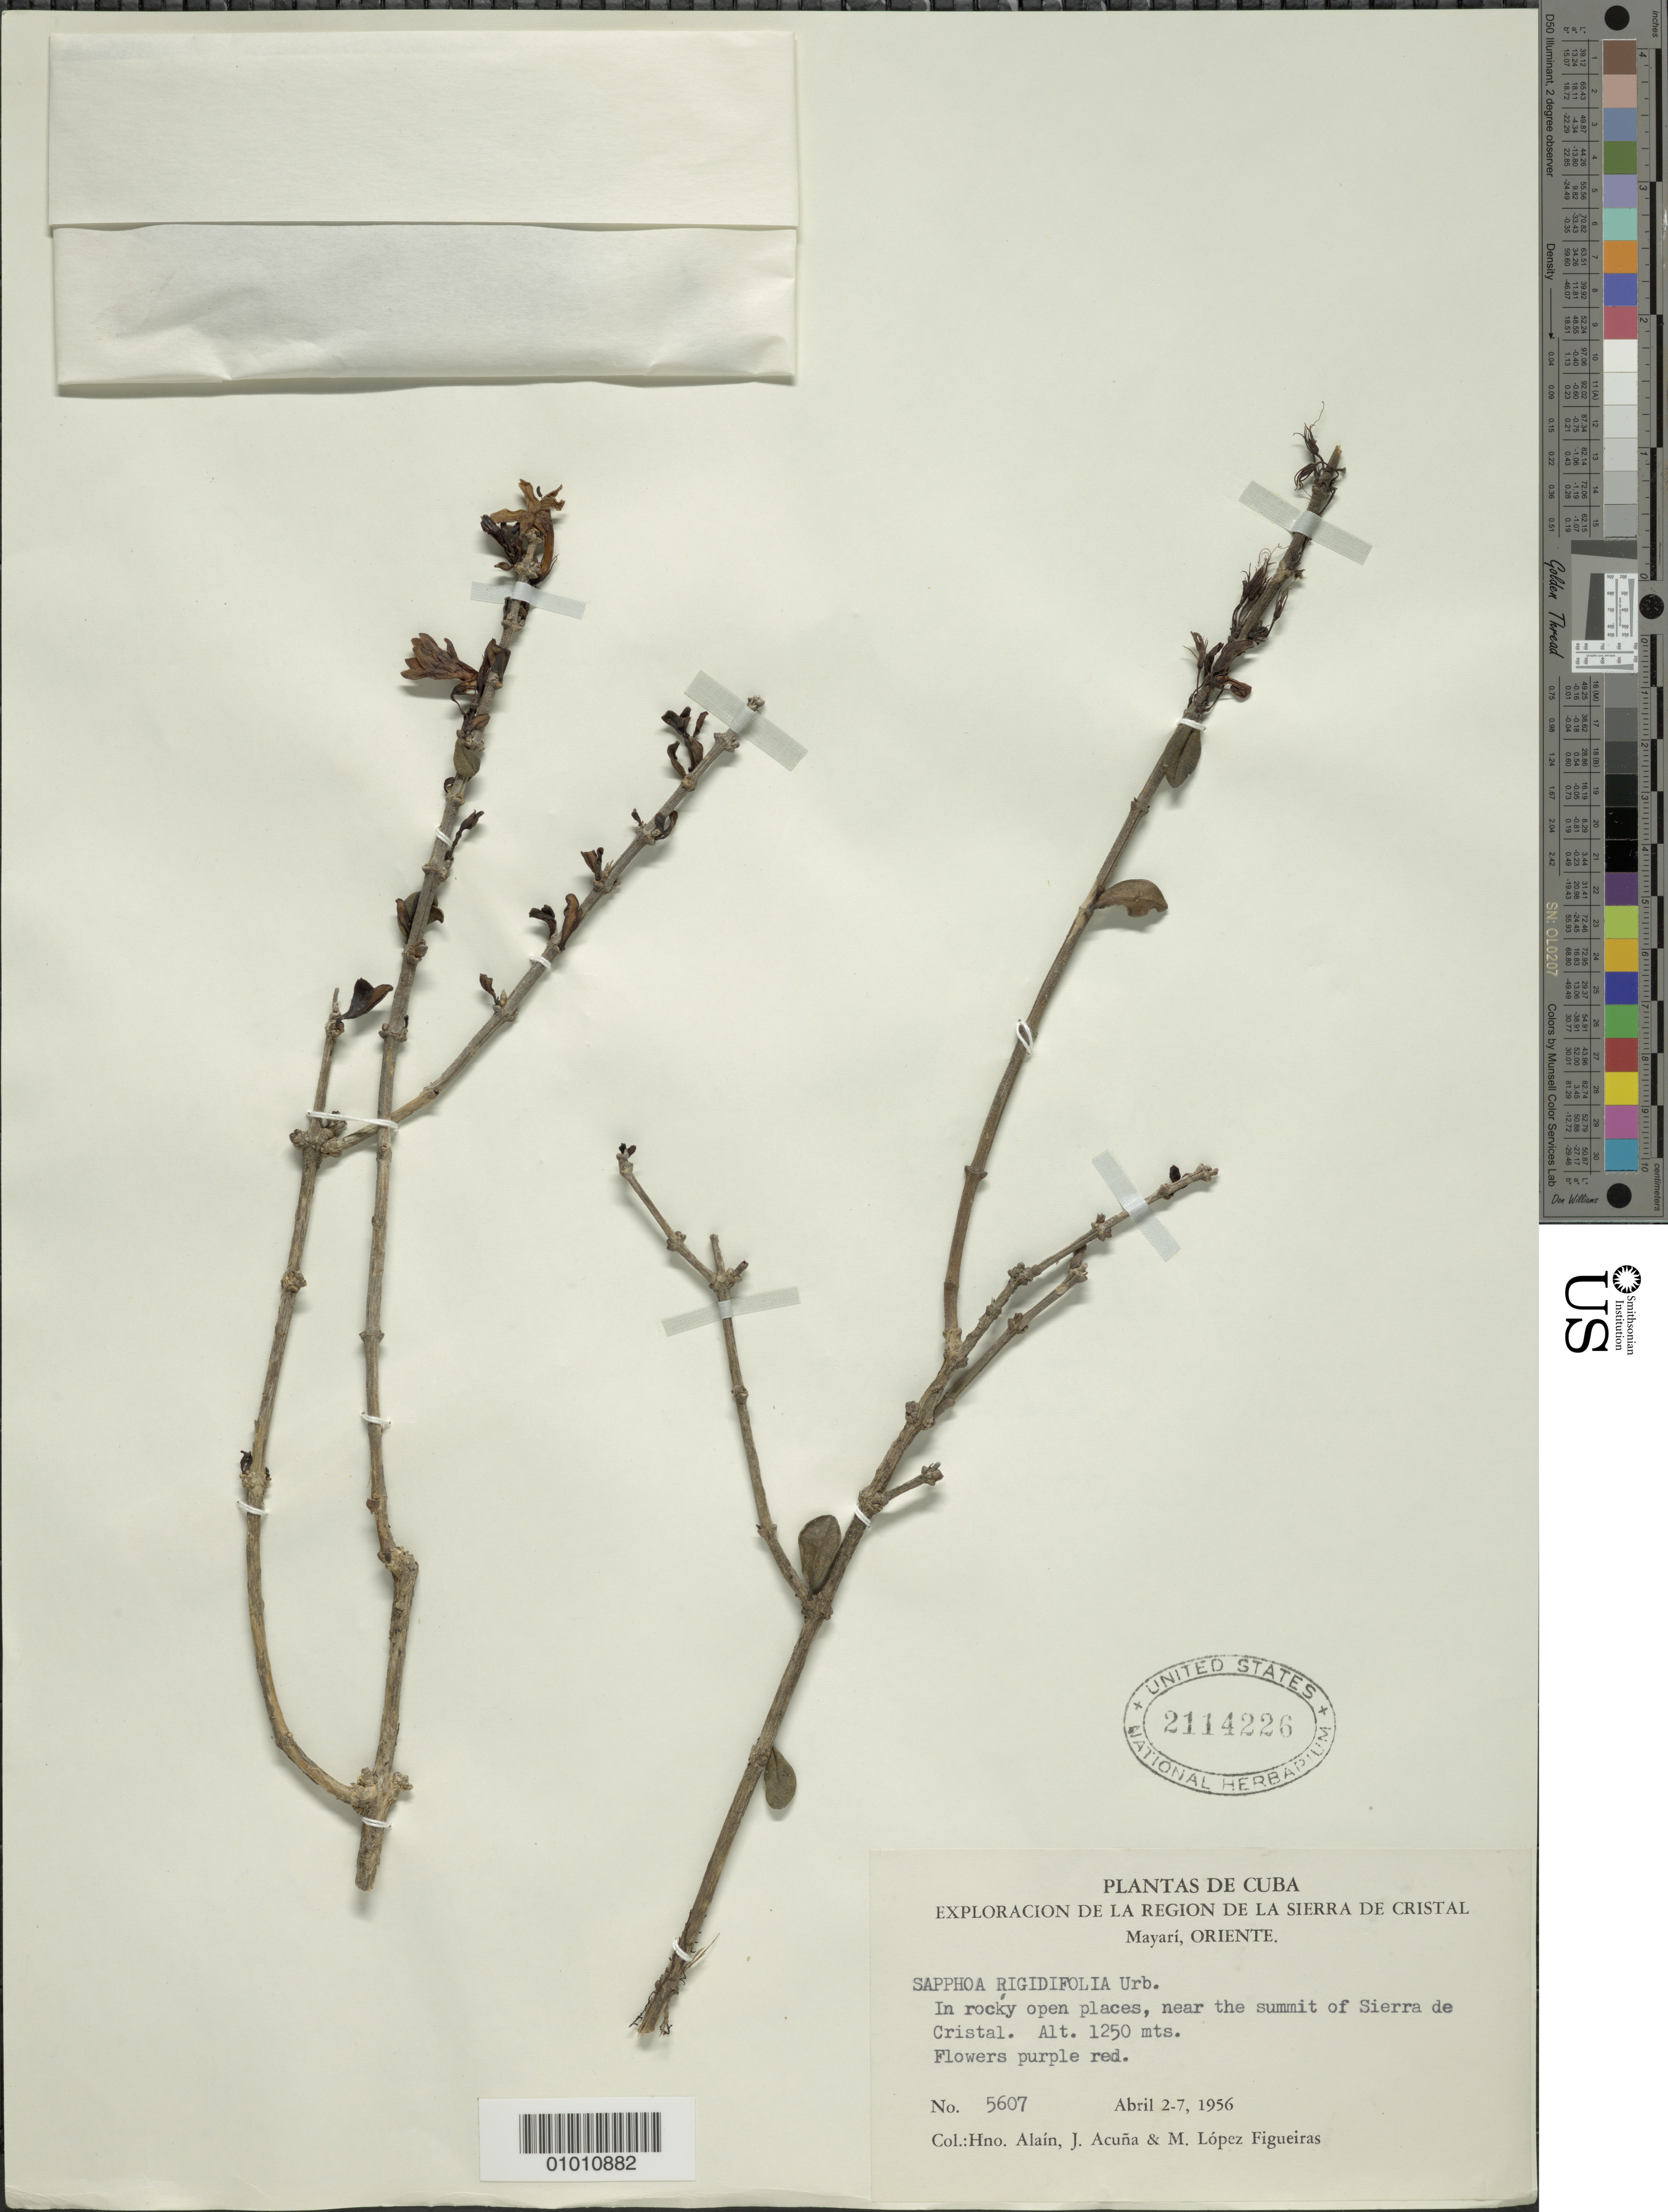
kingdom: Plantae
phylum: Tracheophyta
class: Magnoliopsida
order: Lamiales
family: Acanthaceae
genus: Sapphoa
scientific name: Sapphoa rigidifolia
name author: Urb.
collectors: A. H. Liogier, J. Acuña & M. López Figueiras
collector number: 5607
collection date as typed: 02 Apr 1956 to 07 Apr 1956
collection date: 1956-04-02/1956-04-07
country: Cuba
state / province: Oriente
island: Cuba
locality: Mayarí, Sierra de Cristal, near summit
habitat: In rocky open places near summit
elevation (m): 1250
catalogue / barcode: US 2114226